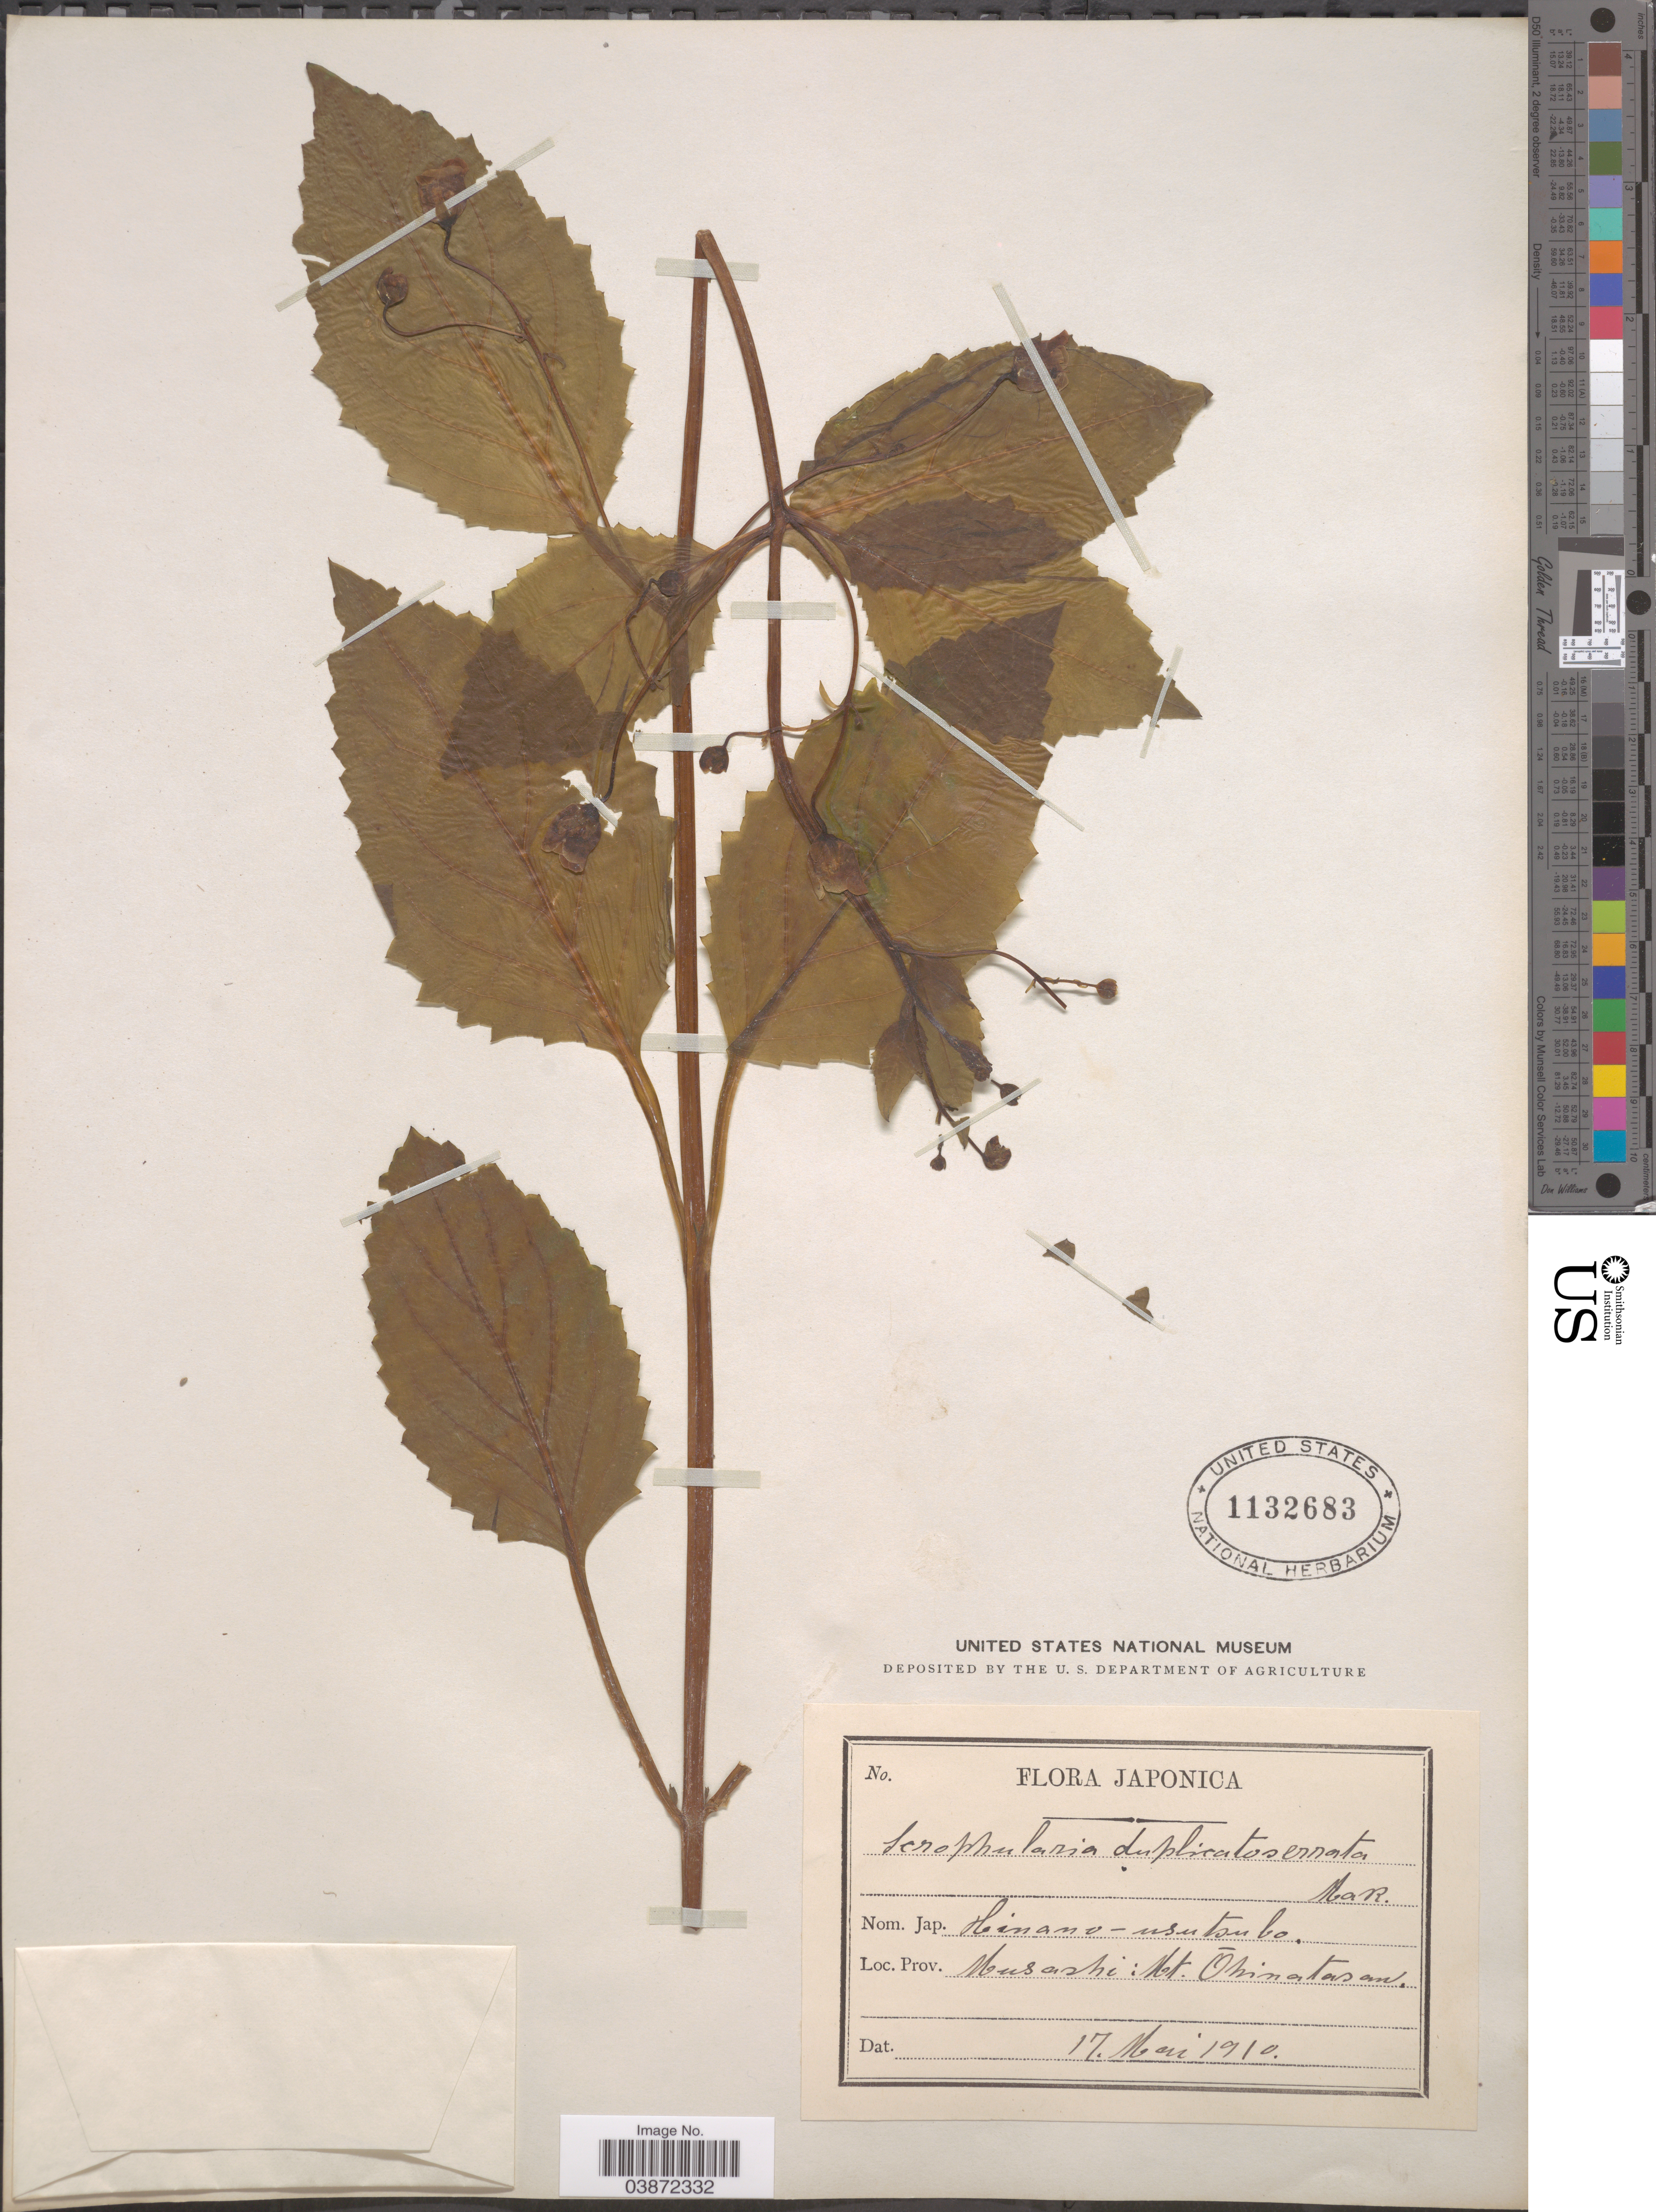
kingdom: Plantae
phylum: Tracheophyta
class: Magnoliopsida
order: Lamiales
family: Scrophulariaceae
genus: Scrophularia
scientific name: Scrophularia duplicatoserrata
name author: Makino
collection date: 1910-05-17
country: Japan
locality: Prov. Musashi: Mt. Ōkinatasan.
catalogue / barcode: US 1132683